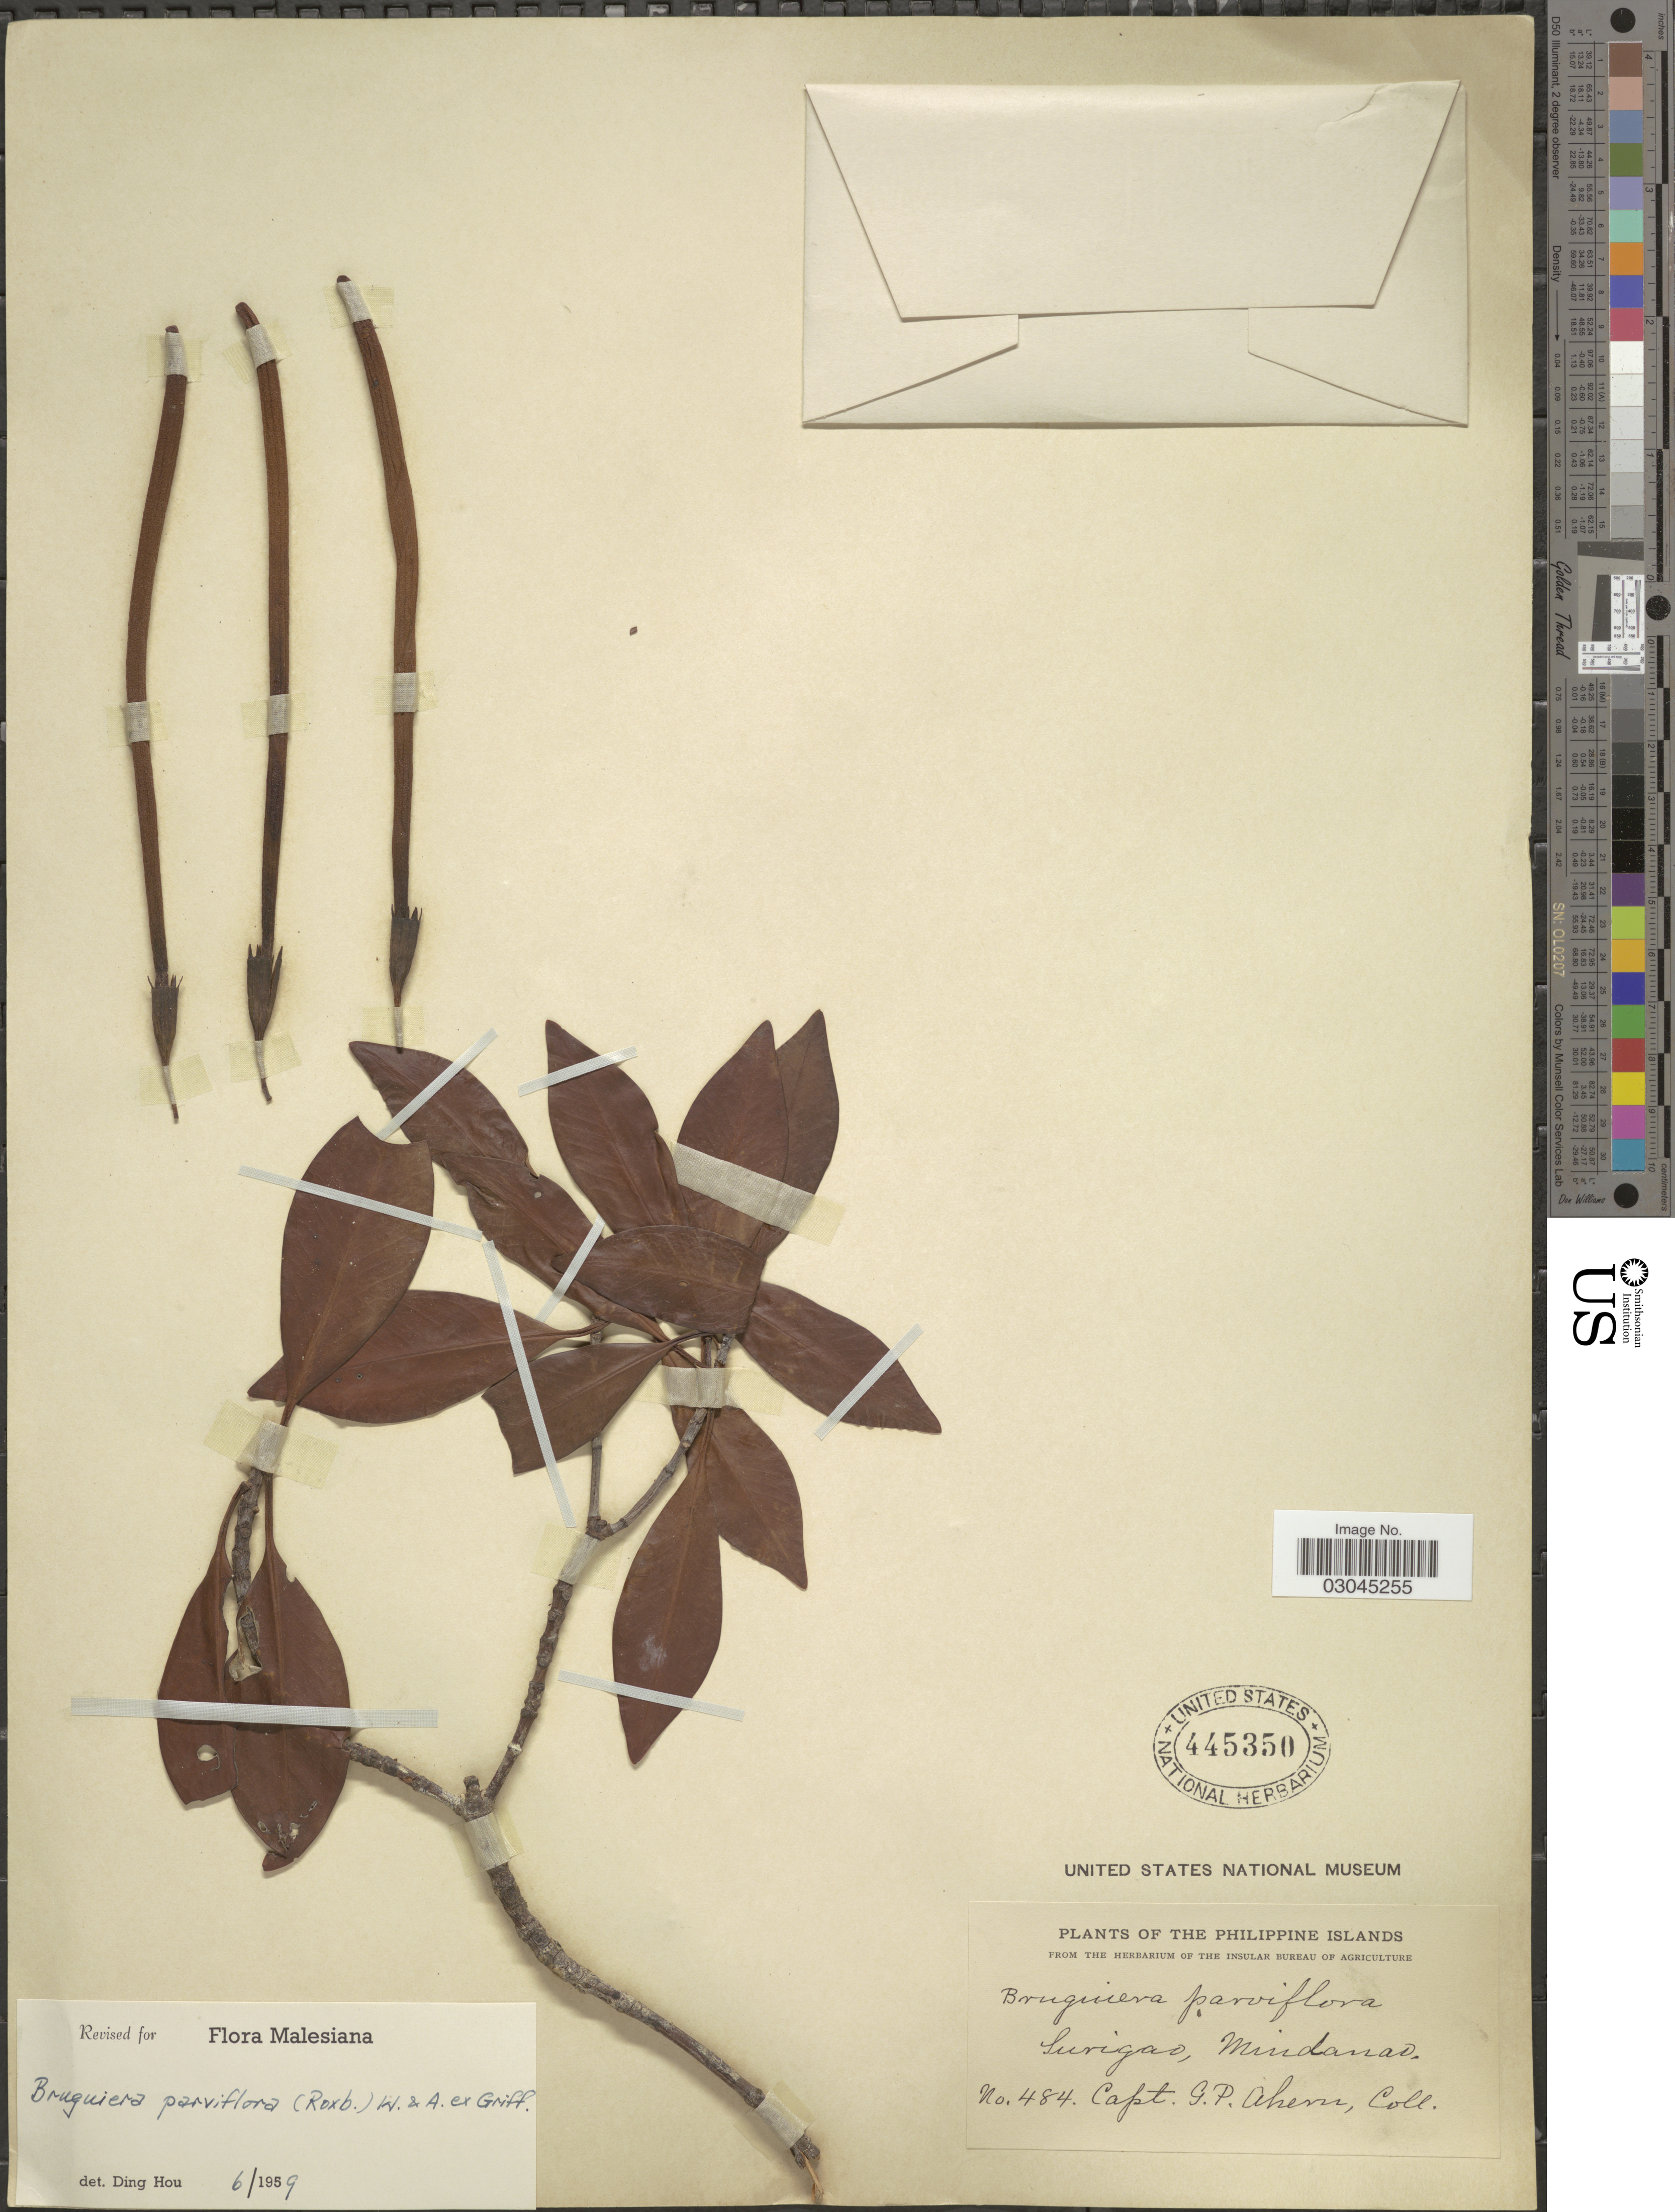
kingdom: Plantae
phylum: Tracheophyta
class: Magnoliopsida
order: Malpighiales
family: Rhizophoraceae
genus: Bruguiera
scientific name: Bruguiera parviflora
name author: (Roxb.) Wight & Arn. ex Griff.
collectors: G. Ahern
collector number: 484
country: Philippines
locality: Surigao, Mindanao.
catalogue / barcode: US 445350